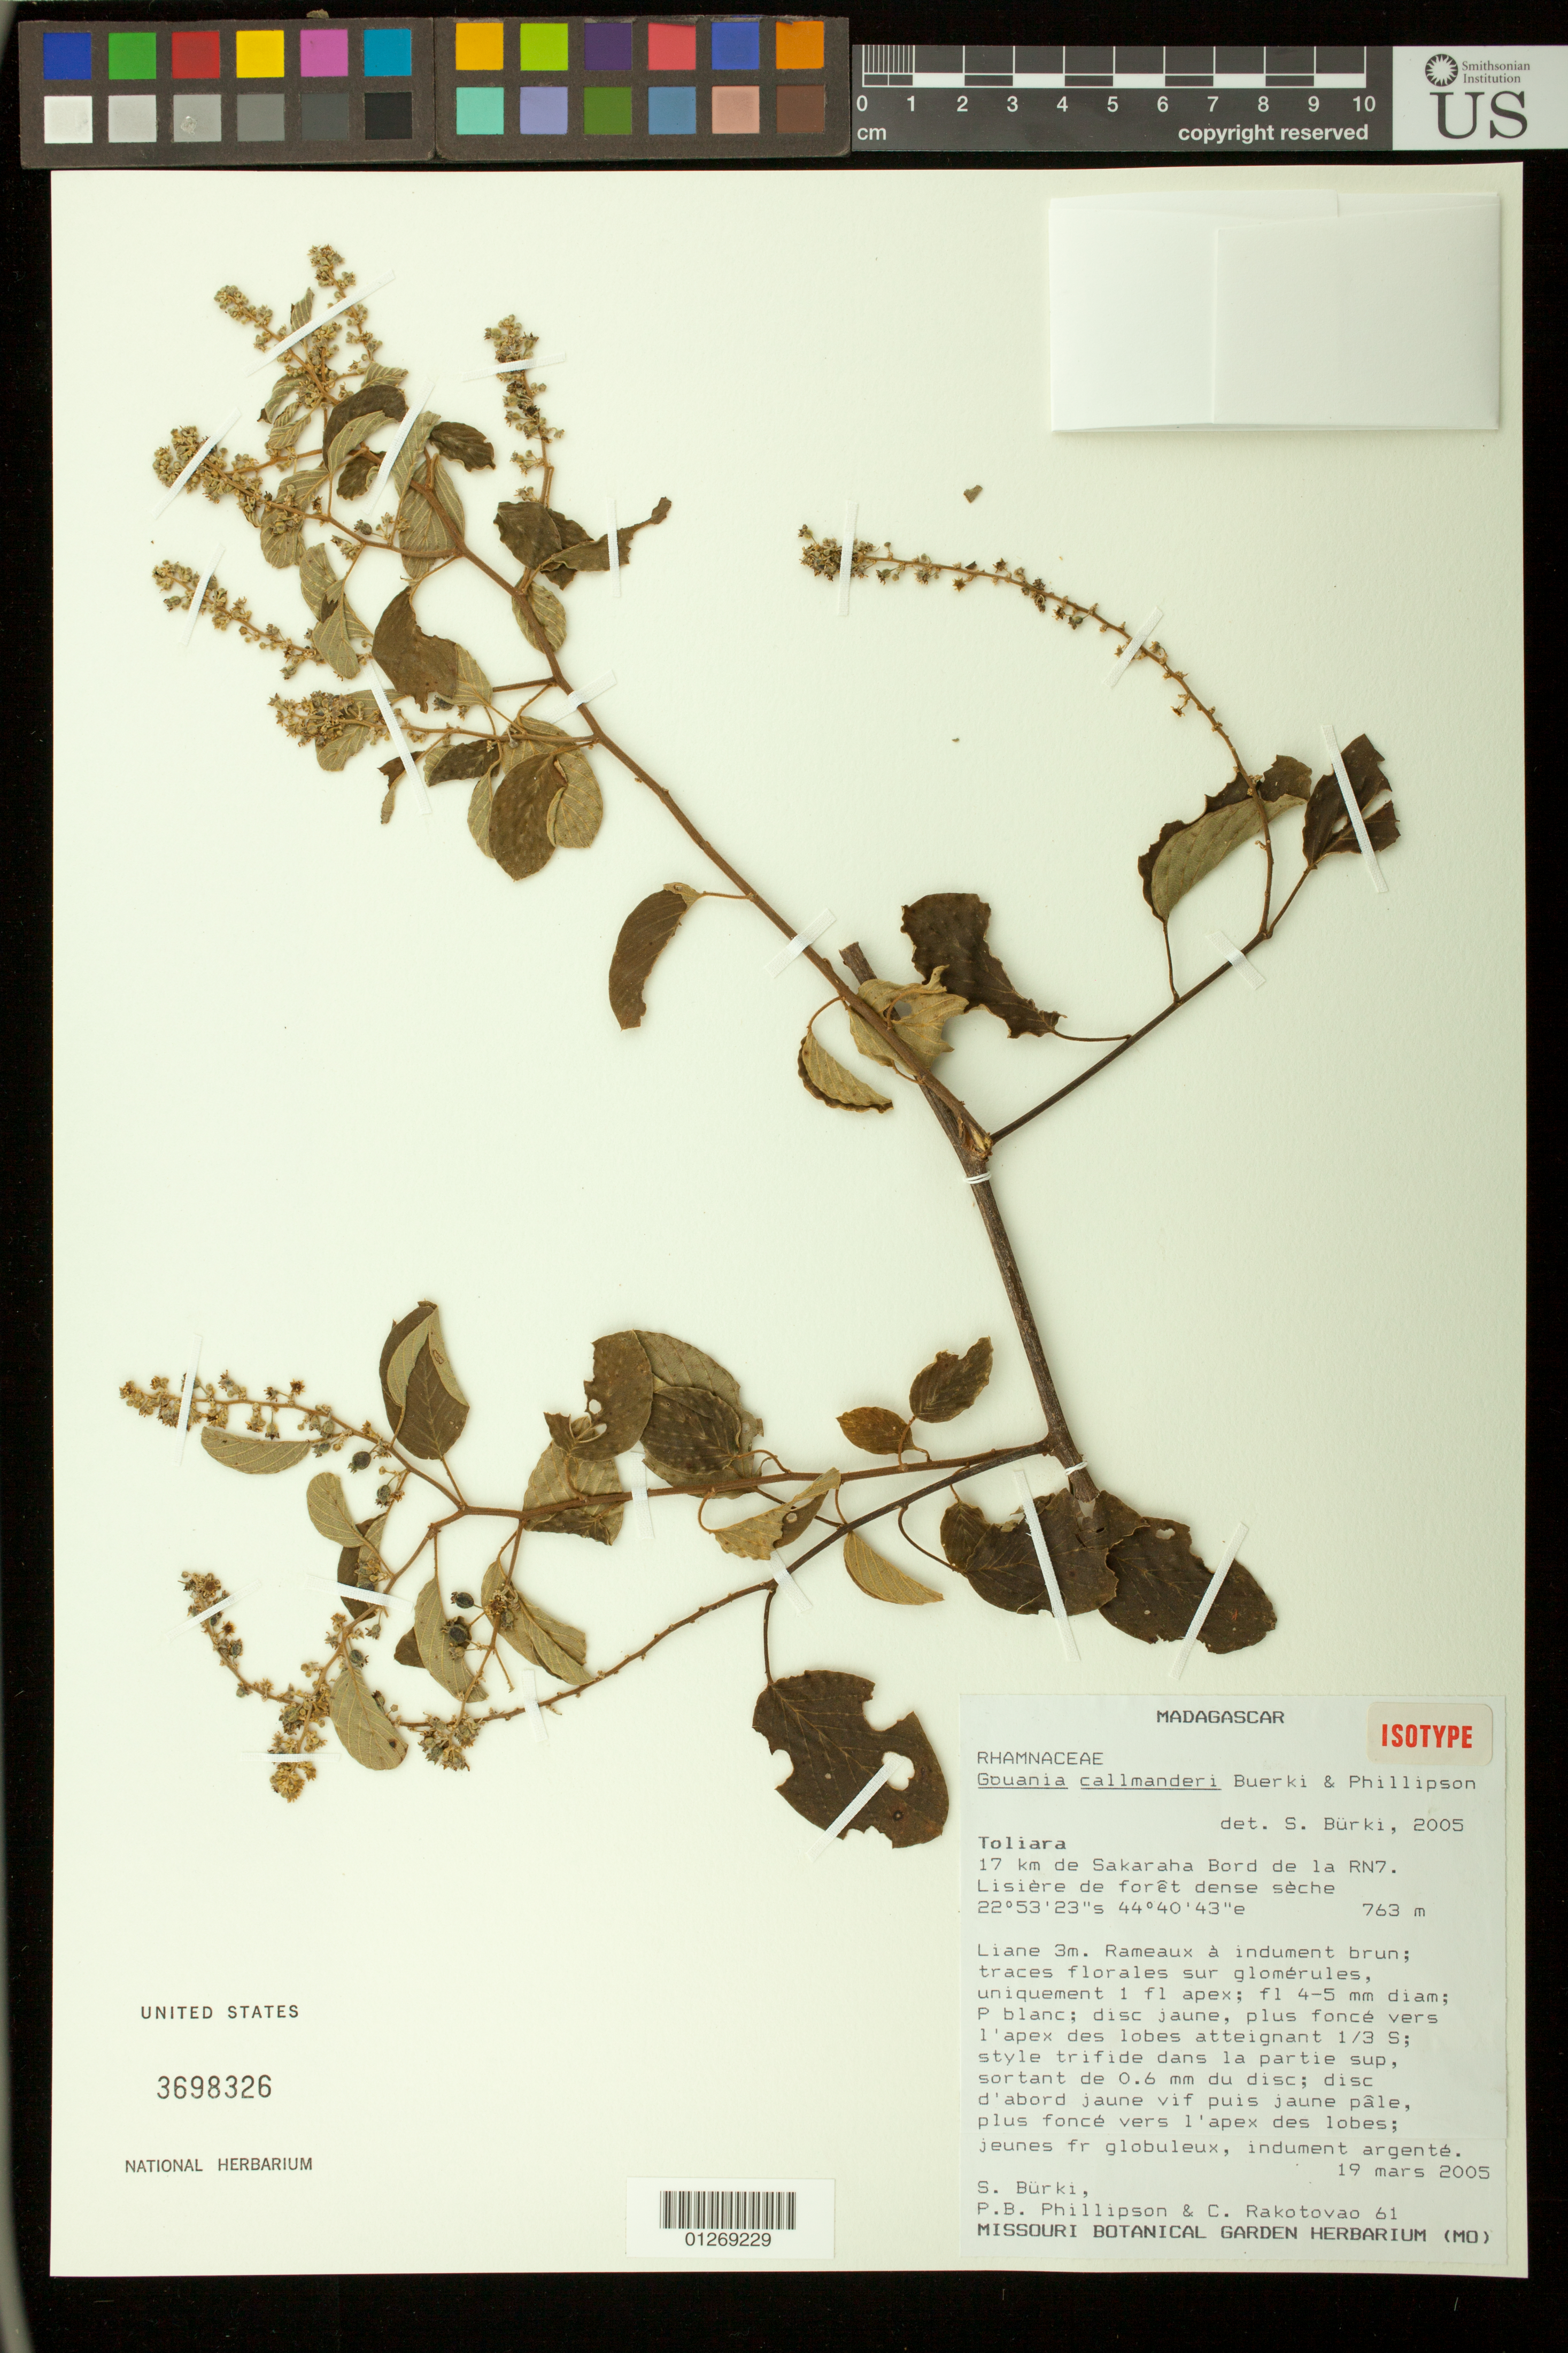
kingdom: Plantae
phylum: Tracheophyta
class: Magnoliopsida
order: Rosales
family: Rhamnaceae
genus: Gouania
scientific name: Gouania callmanderi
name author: Buerki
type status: Isotype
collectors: S. Bürki, P. B. Phillipson & C. Rakotovao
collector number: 61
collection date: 2005-03-19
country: Madagascar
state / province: Atsimo-Andrefana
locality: Toliara. 17 km de Sakaraha Bord de la RN7.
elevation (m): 763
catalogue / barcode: US 3698326